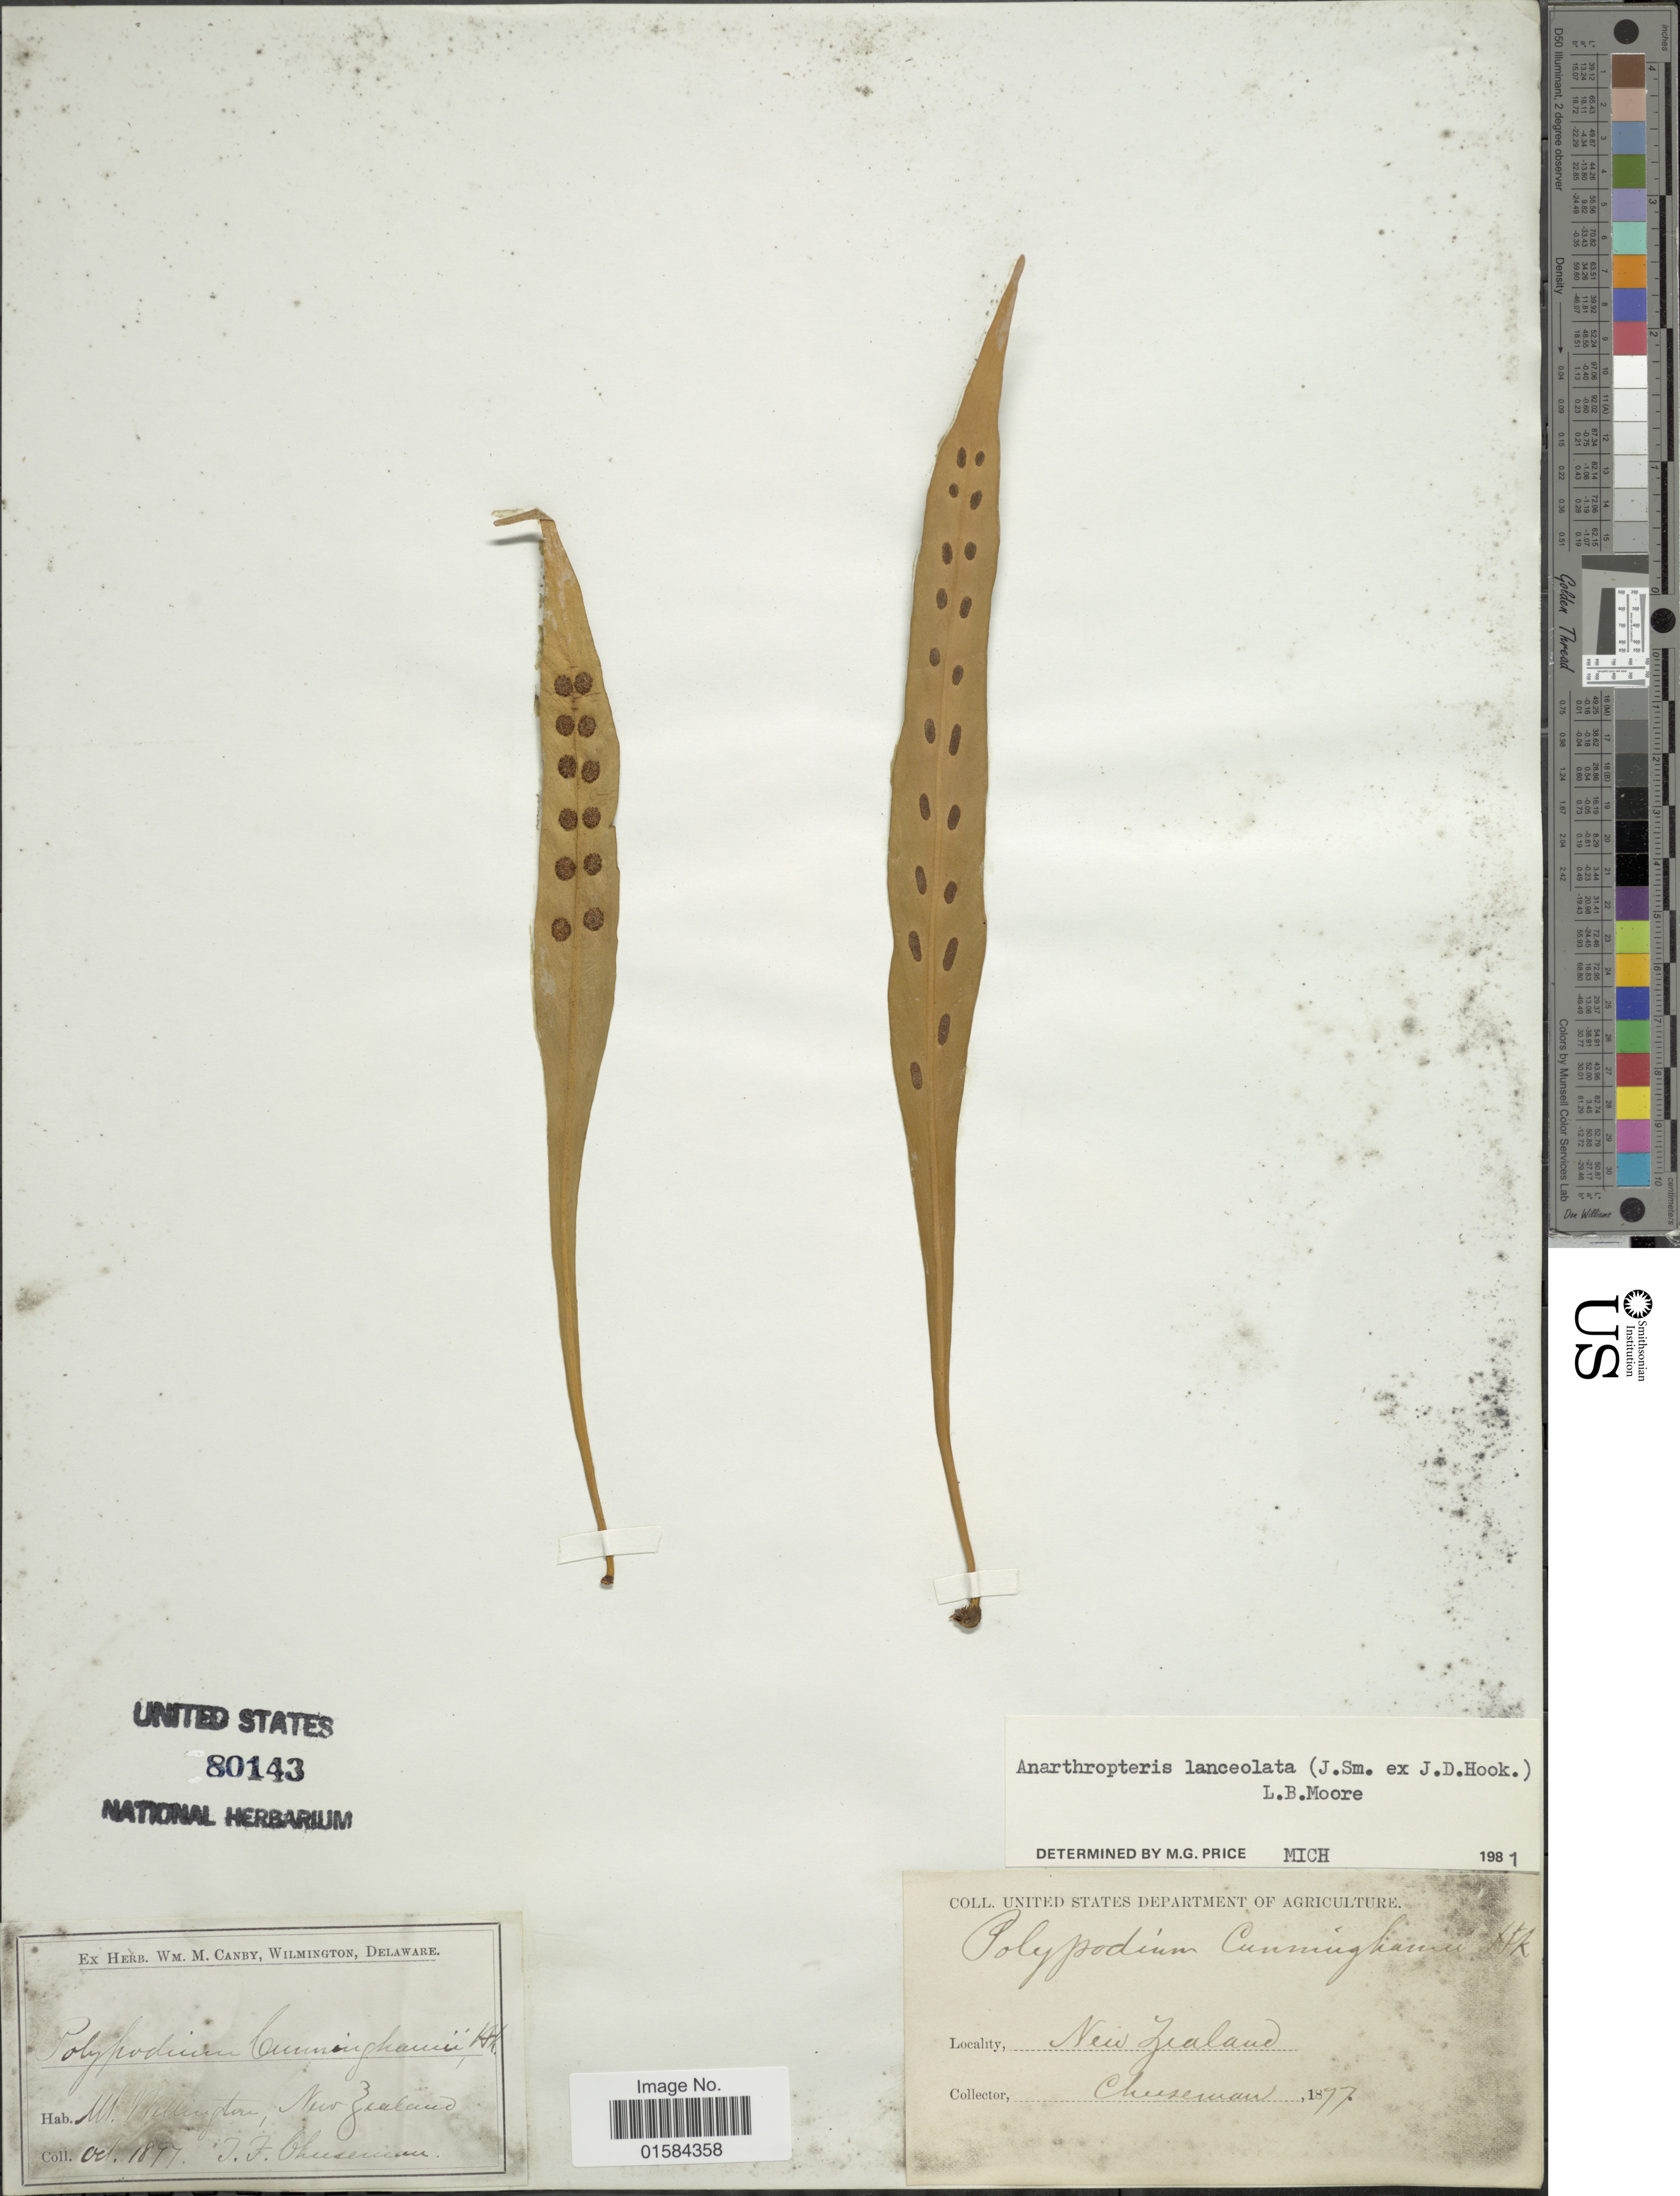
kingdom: Plantae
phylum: Tracheophyta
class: Polypodiopsida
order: Polypodiales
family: Polypodiaceae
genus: Loxogramme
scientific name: Loxogramme lanceolata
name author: (Sw.) C. Presl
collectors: T. F. Cheeseman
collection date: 1877-10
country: New Zealand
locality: Mt. Wellintton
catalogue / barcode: US 80143